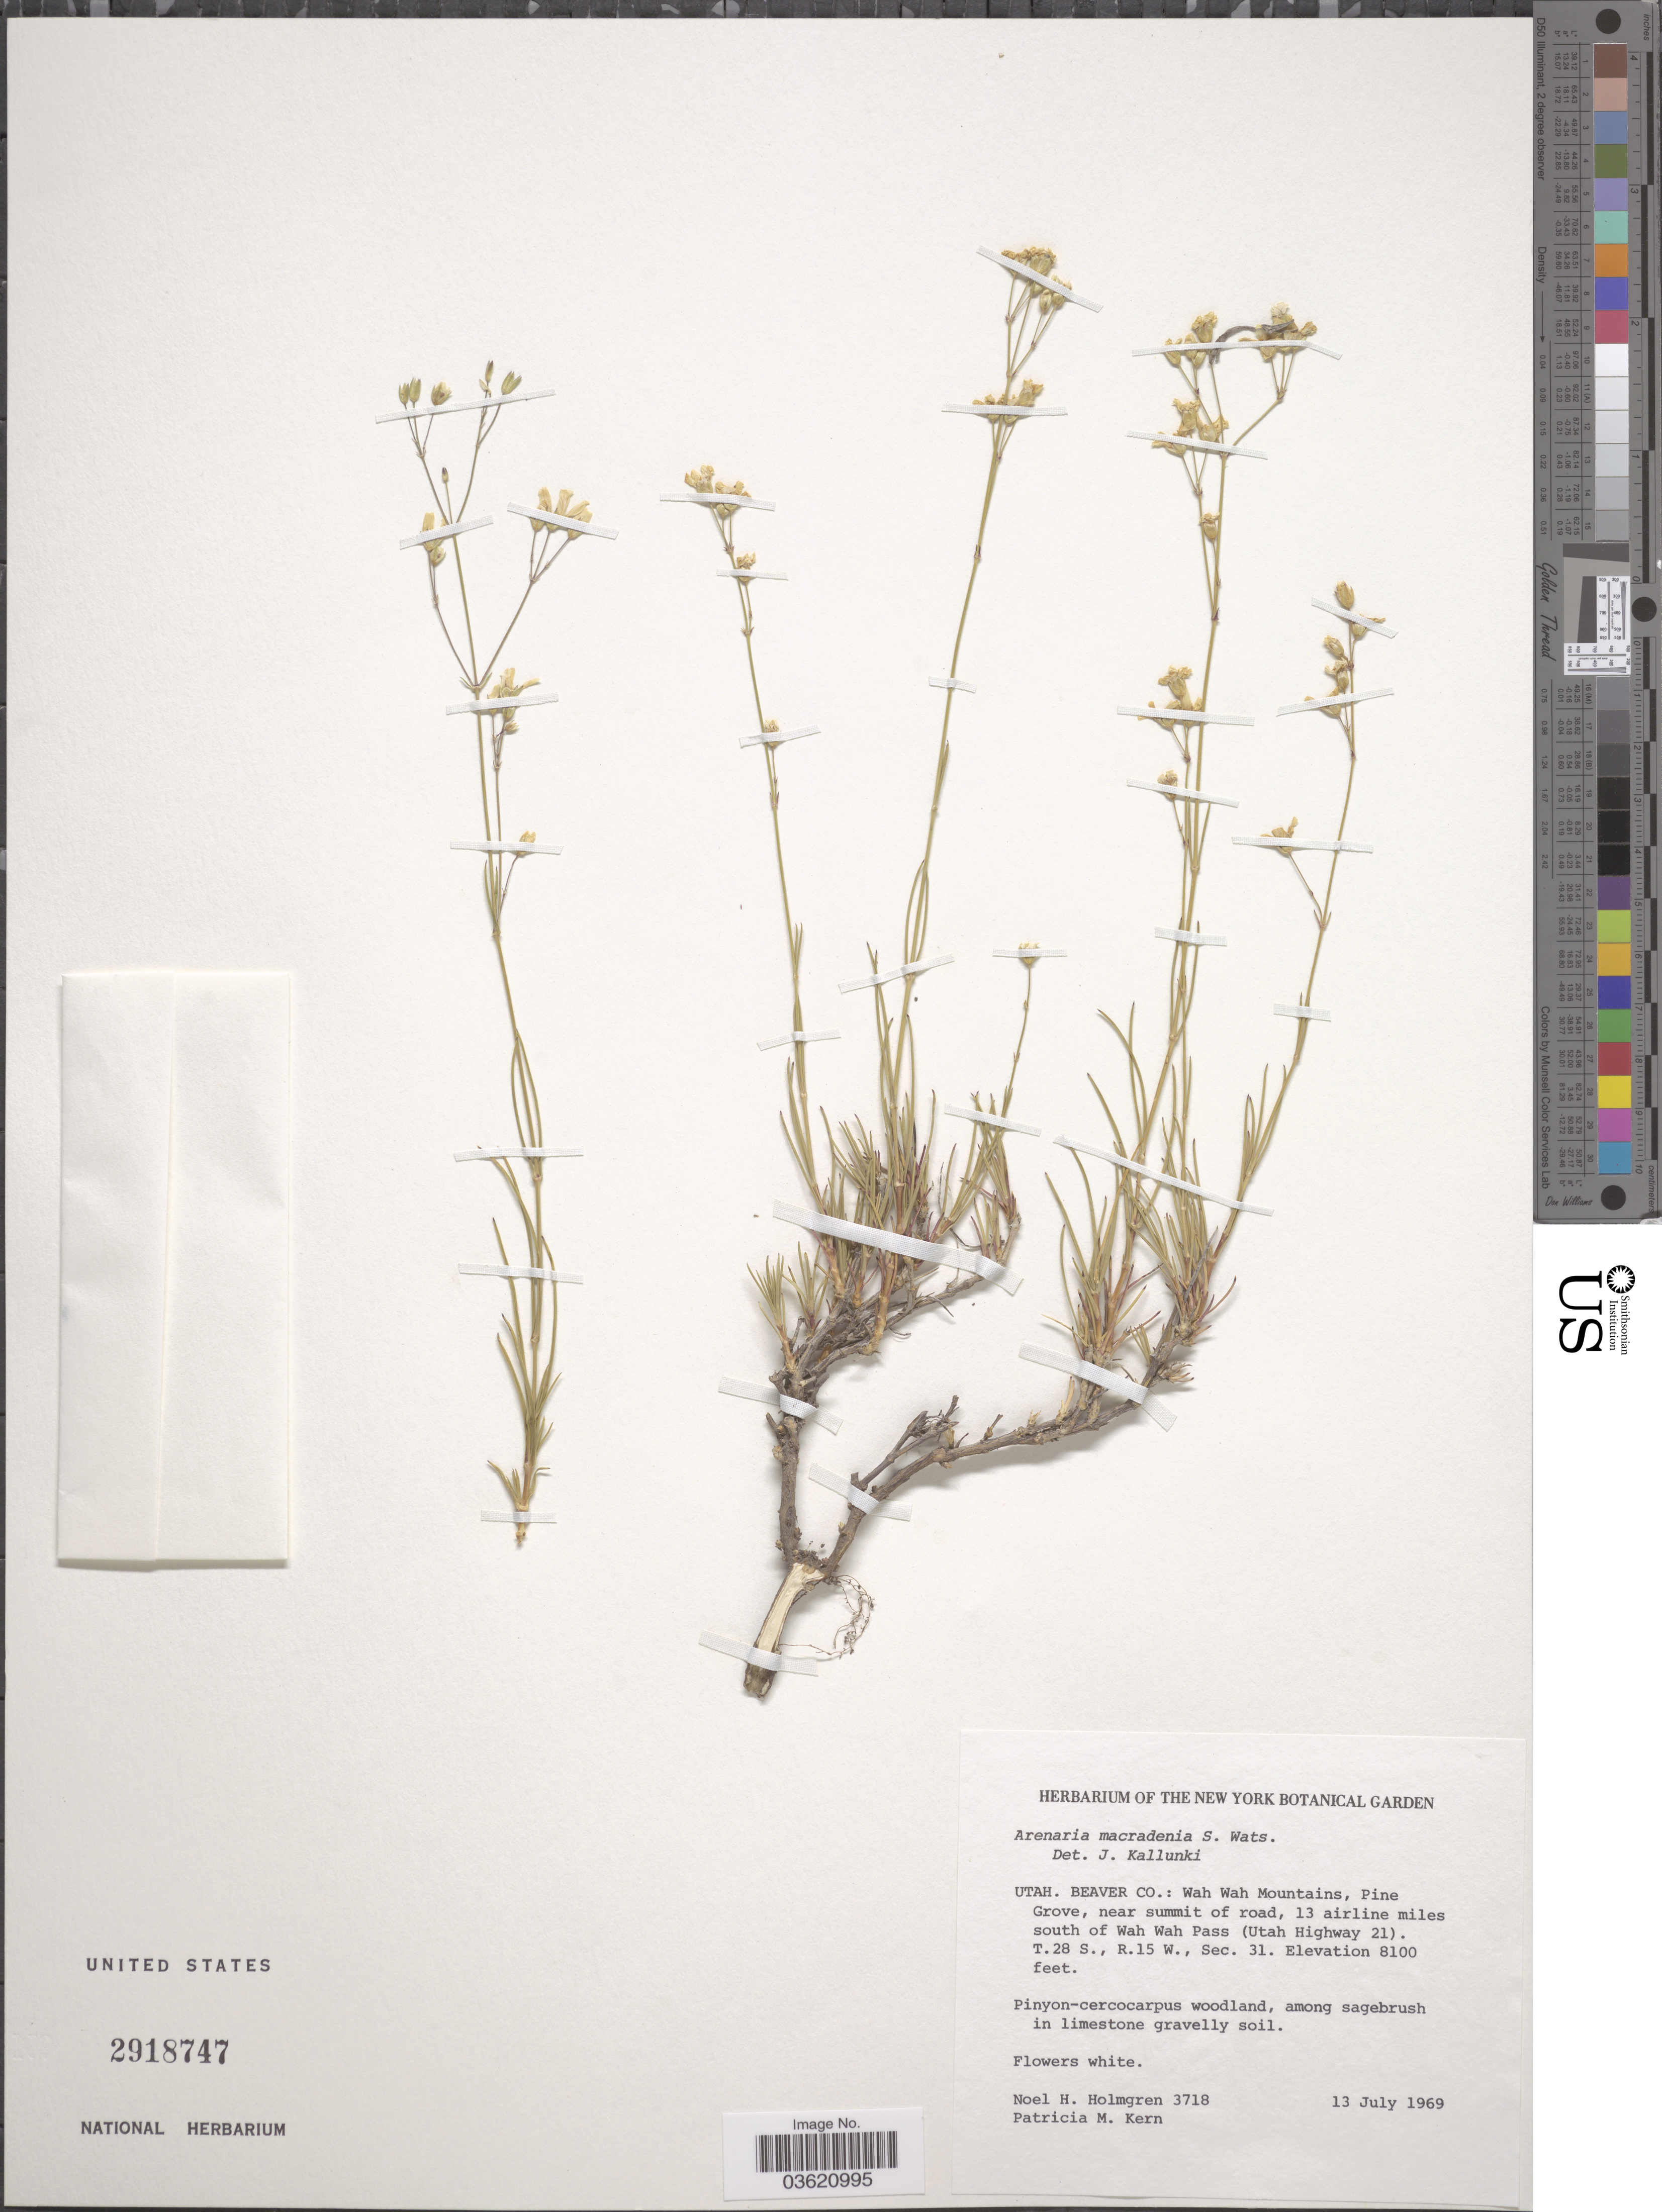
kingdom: Plantae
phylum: Tracheophyta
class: Magnoliopsida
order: Caryophyllales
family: Caryophyllaceae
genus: Eremogone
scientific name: Eremogone macradenia var. macradenia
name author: (S. Watson) Ikonn.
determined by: Strong, Mark T., (BOT), Smithsonian Institution - National Museum of Natural History (UNITED STATES)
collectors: N. H. Holmgren & P. M. Kern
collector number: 3718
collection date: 1969-07-13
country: United States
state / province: Utah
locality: Beaver Co.: Wah Wah Mountains, Pine Grove, near summit of road, 13 airline miles south of Wah Wah Pass (Utah Highway 21). T.28 S., R.15 W., Sec. 31.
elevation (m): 2469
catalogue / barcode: US 2918747